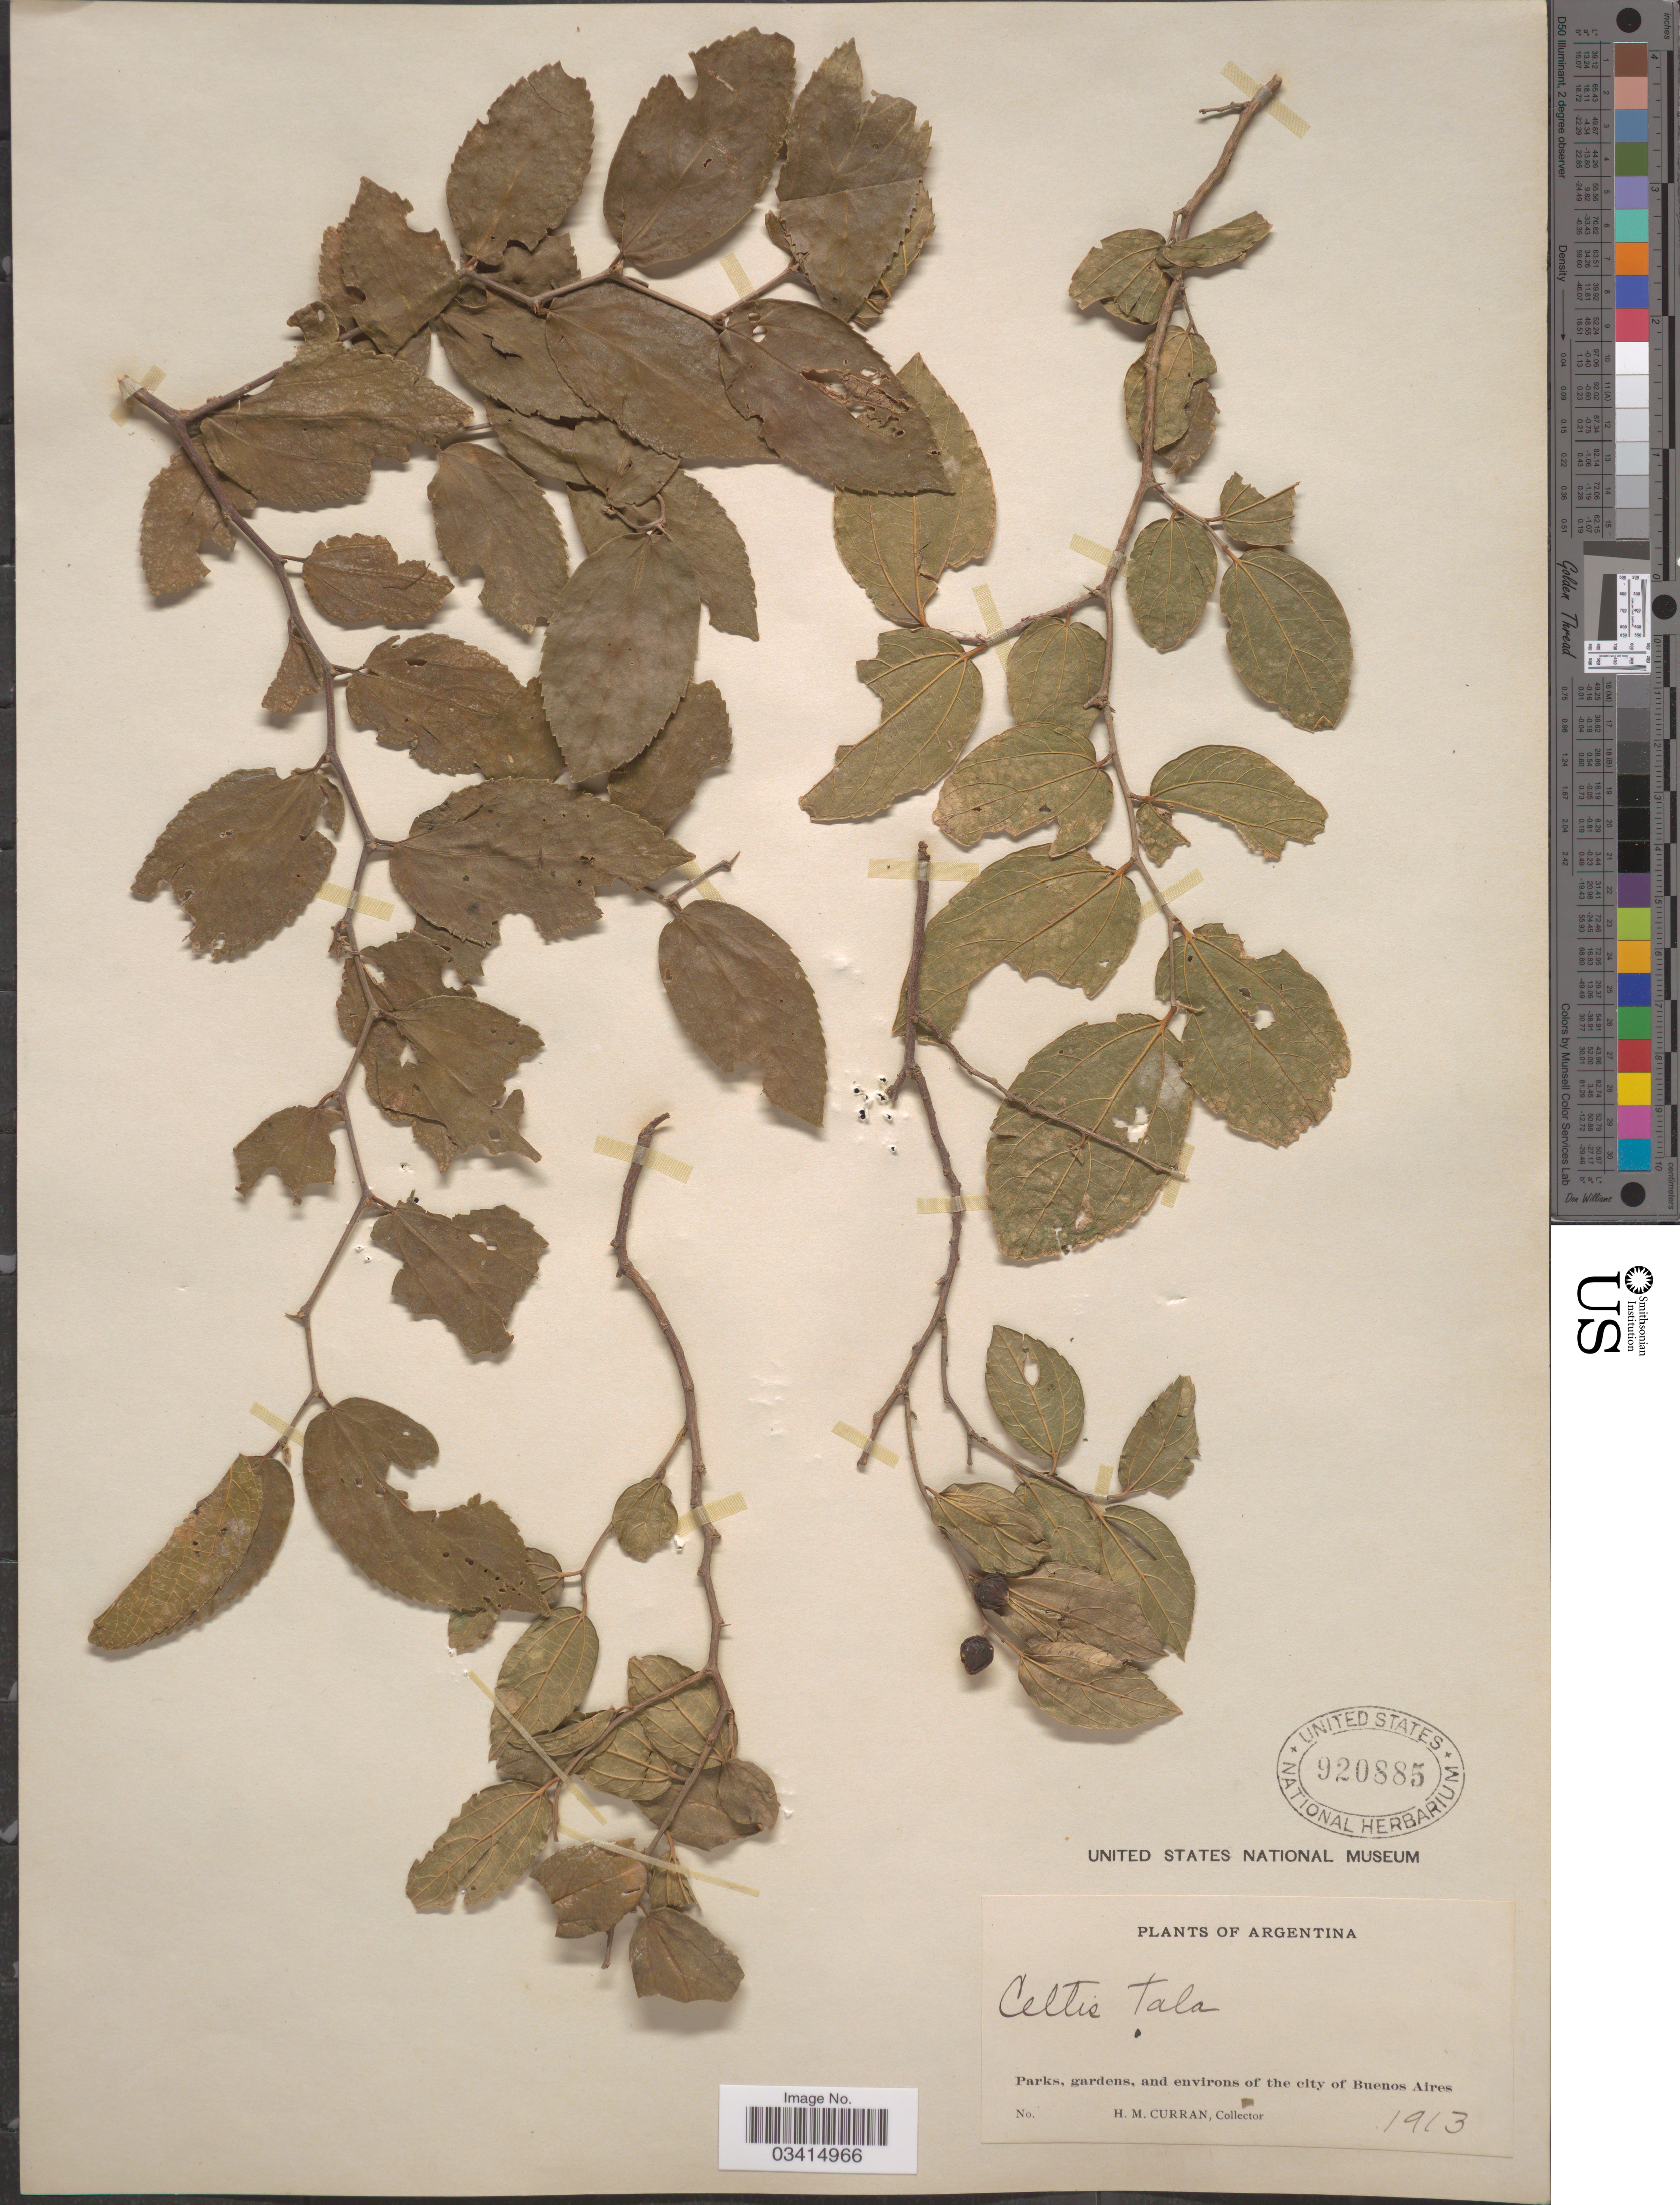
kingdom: Plantae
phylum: Tracheophyta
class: Magnoliopsida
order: Rosales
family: Cannabaceae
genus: Celtis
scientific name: Celtis spinosa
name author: Ruiz ex Miq.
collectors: H. M. Curran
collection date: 1913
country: Argentina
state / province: Buenos Aires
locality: Parks, gardens, and environs of the city of Buenos Aires.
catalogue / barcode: US 920885